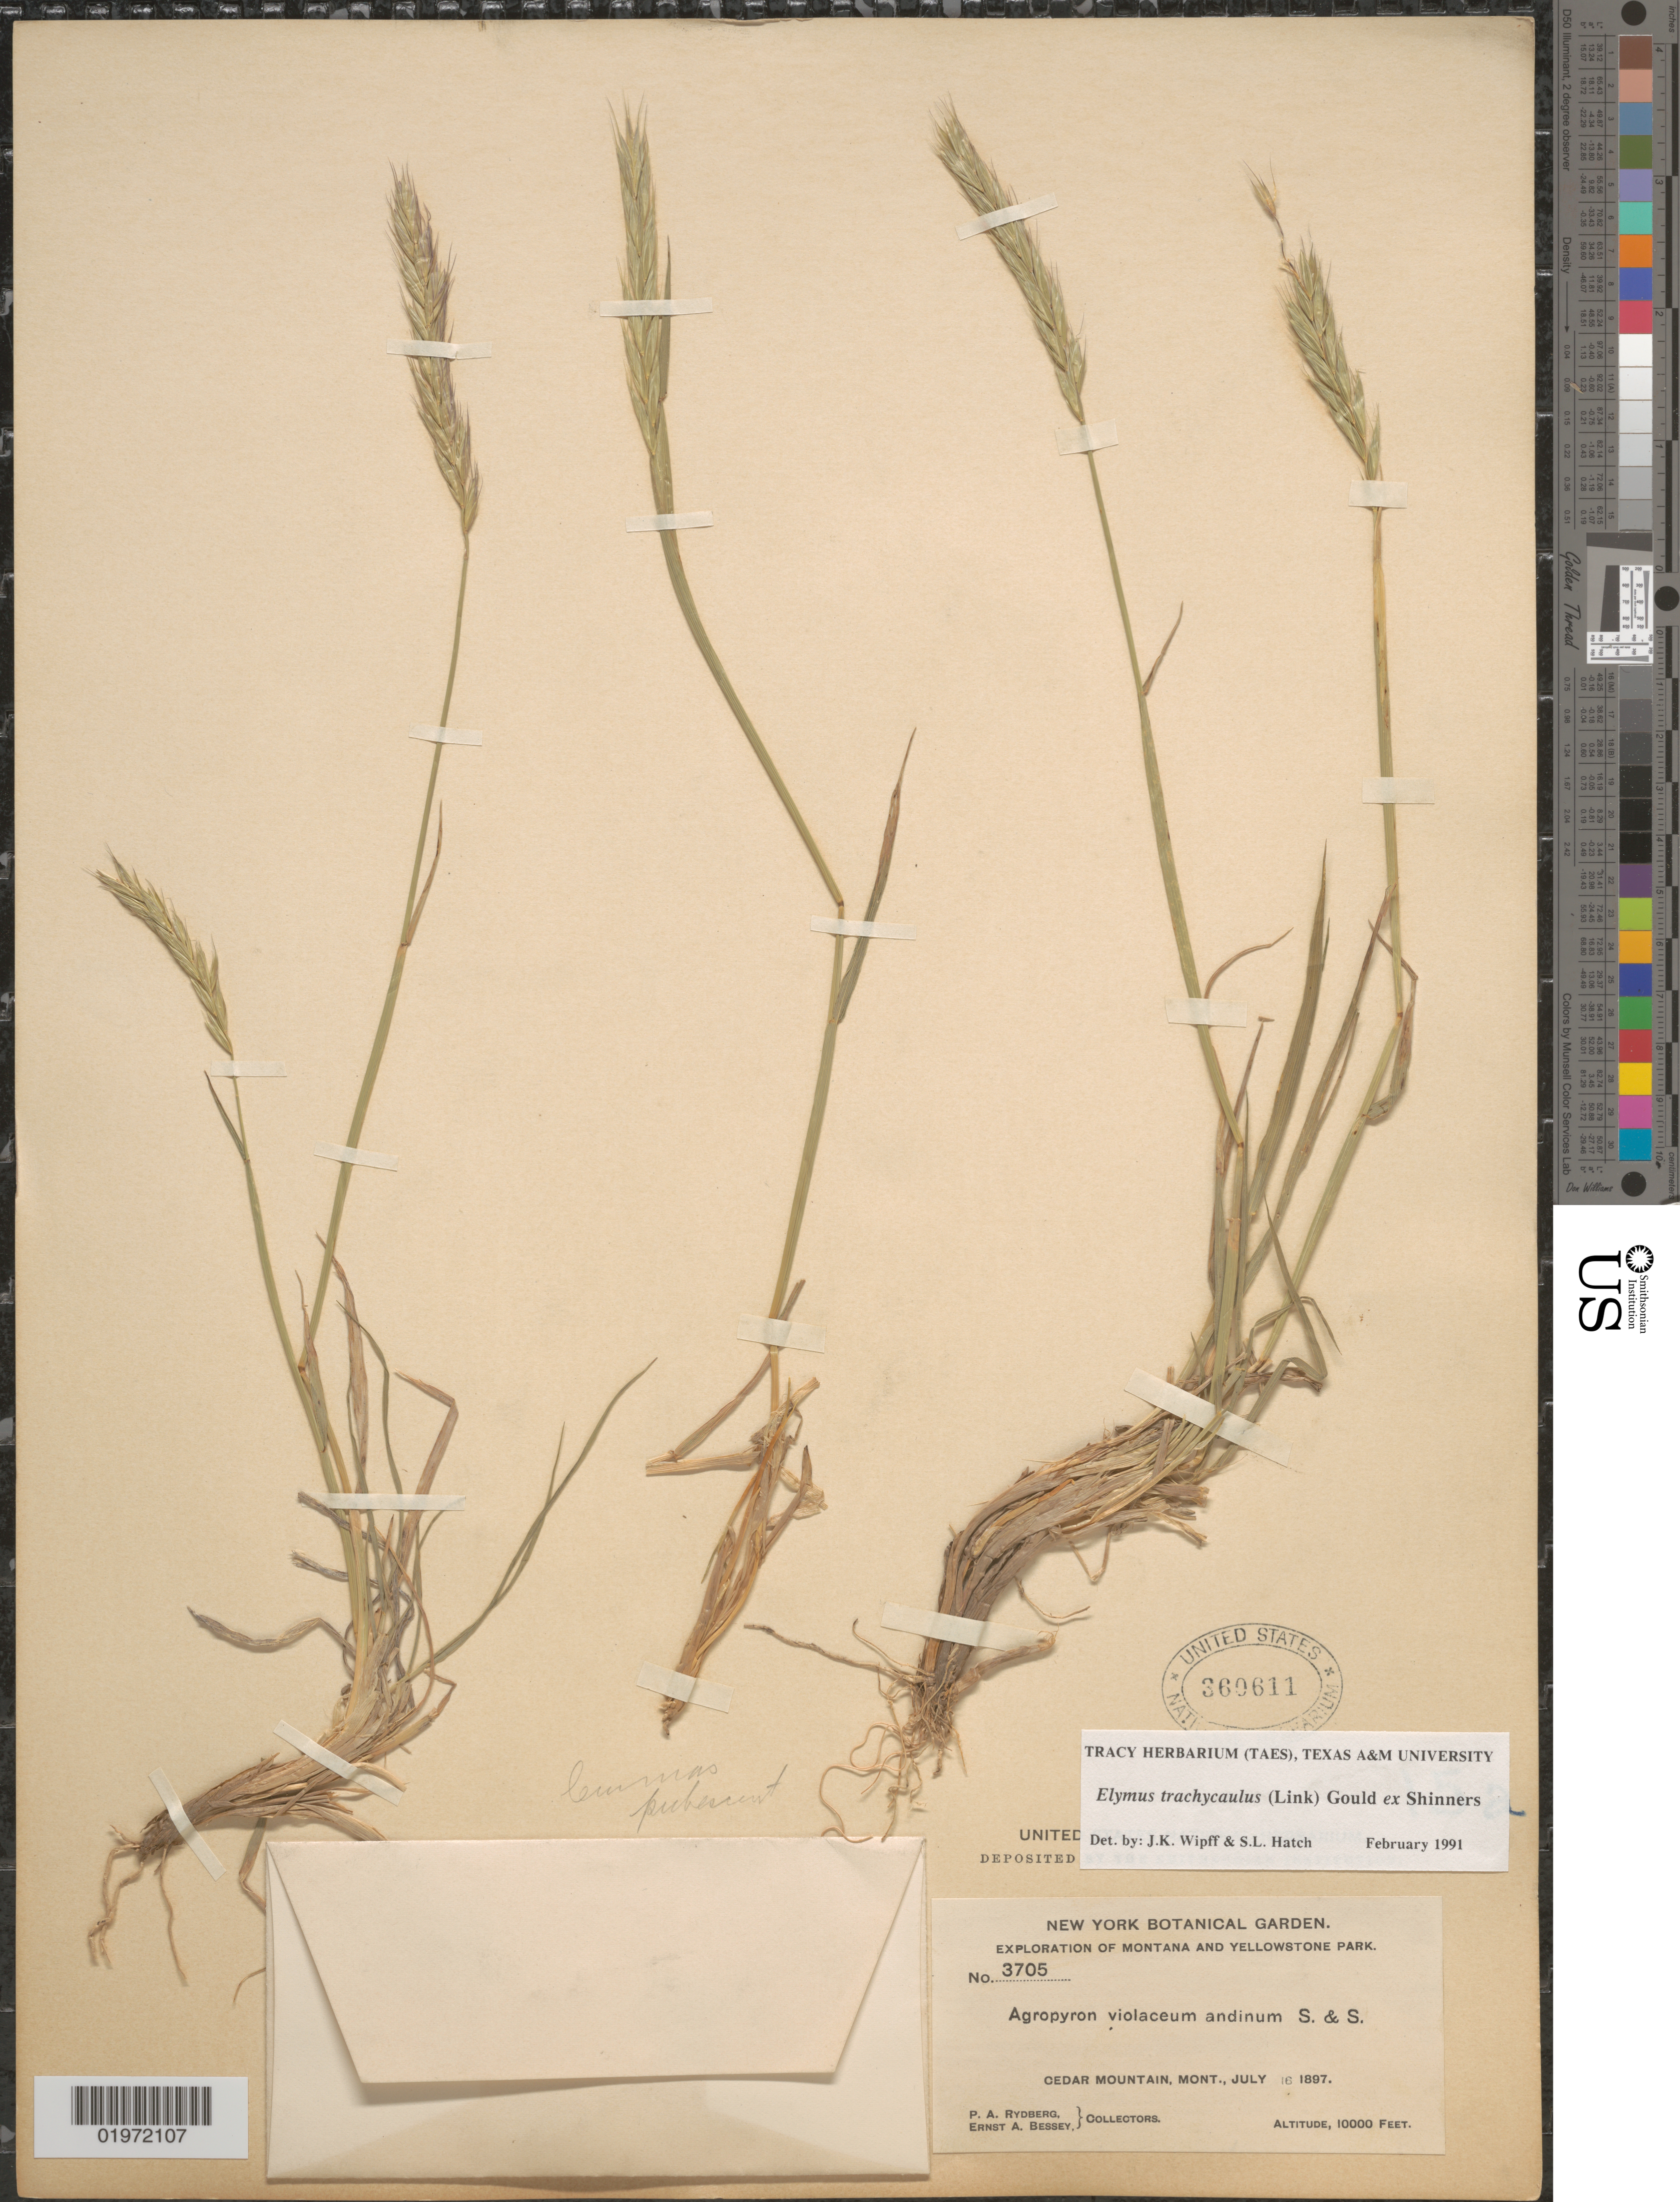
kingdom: Plantae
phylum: Tracheophyta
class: Liliopsida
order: Poales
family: Poaceae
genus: Elymus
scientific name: Elymus trachycaulus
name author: (Link) Gould ex Shinners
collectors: P. A. Rydberg & E. A. Bessey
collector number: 3705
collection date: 1897-07-16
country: United States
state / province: Montana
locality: Exploration of Montana and Yellowstone Park. Cedar Mountain.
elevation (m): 3048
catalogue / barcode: US 360611